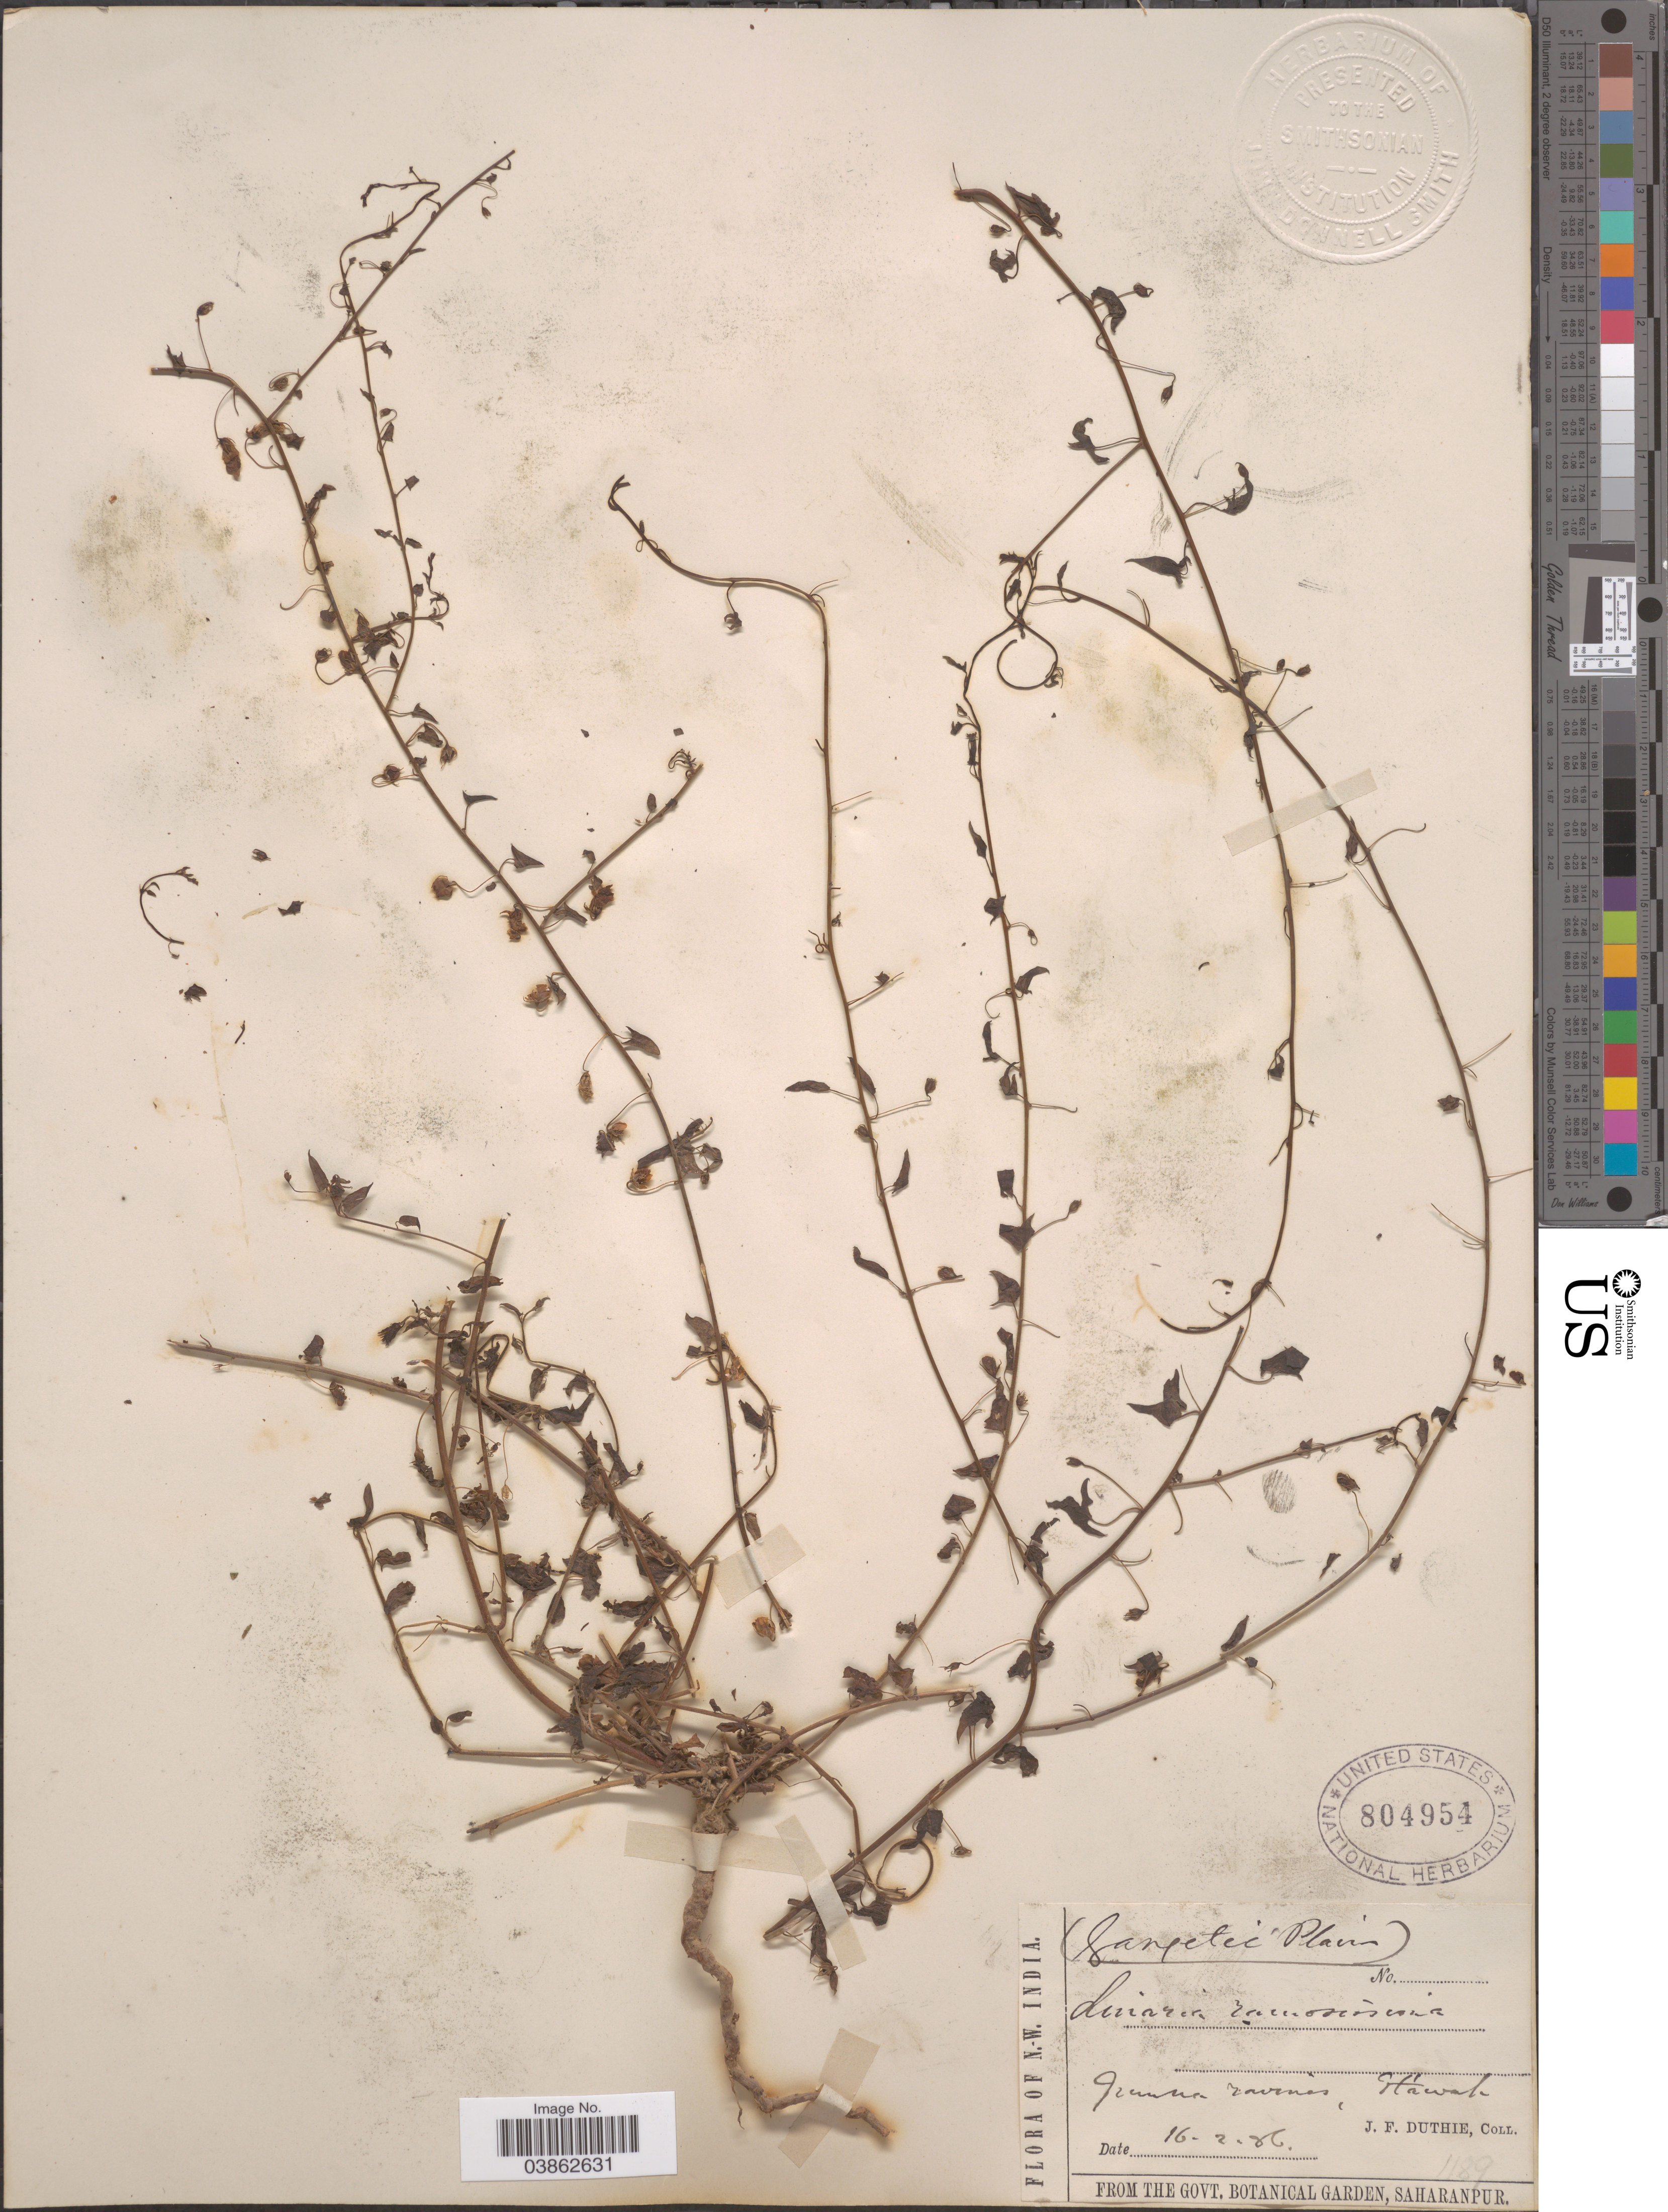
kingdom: Plantae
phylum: Tracheophyta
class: Magnoliopsida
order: Lamiales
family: Plantaginaceae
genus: Elatinoides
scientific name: Elatinoides ramosissima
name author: (Walter) Wettst.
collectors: J. F. Duthie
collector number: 1189?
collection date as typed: Transcribed d/m/y: 16/2/86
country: India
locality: N.W. India. Hawai.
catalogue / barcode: US 804954